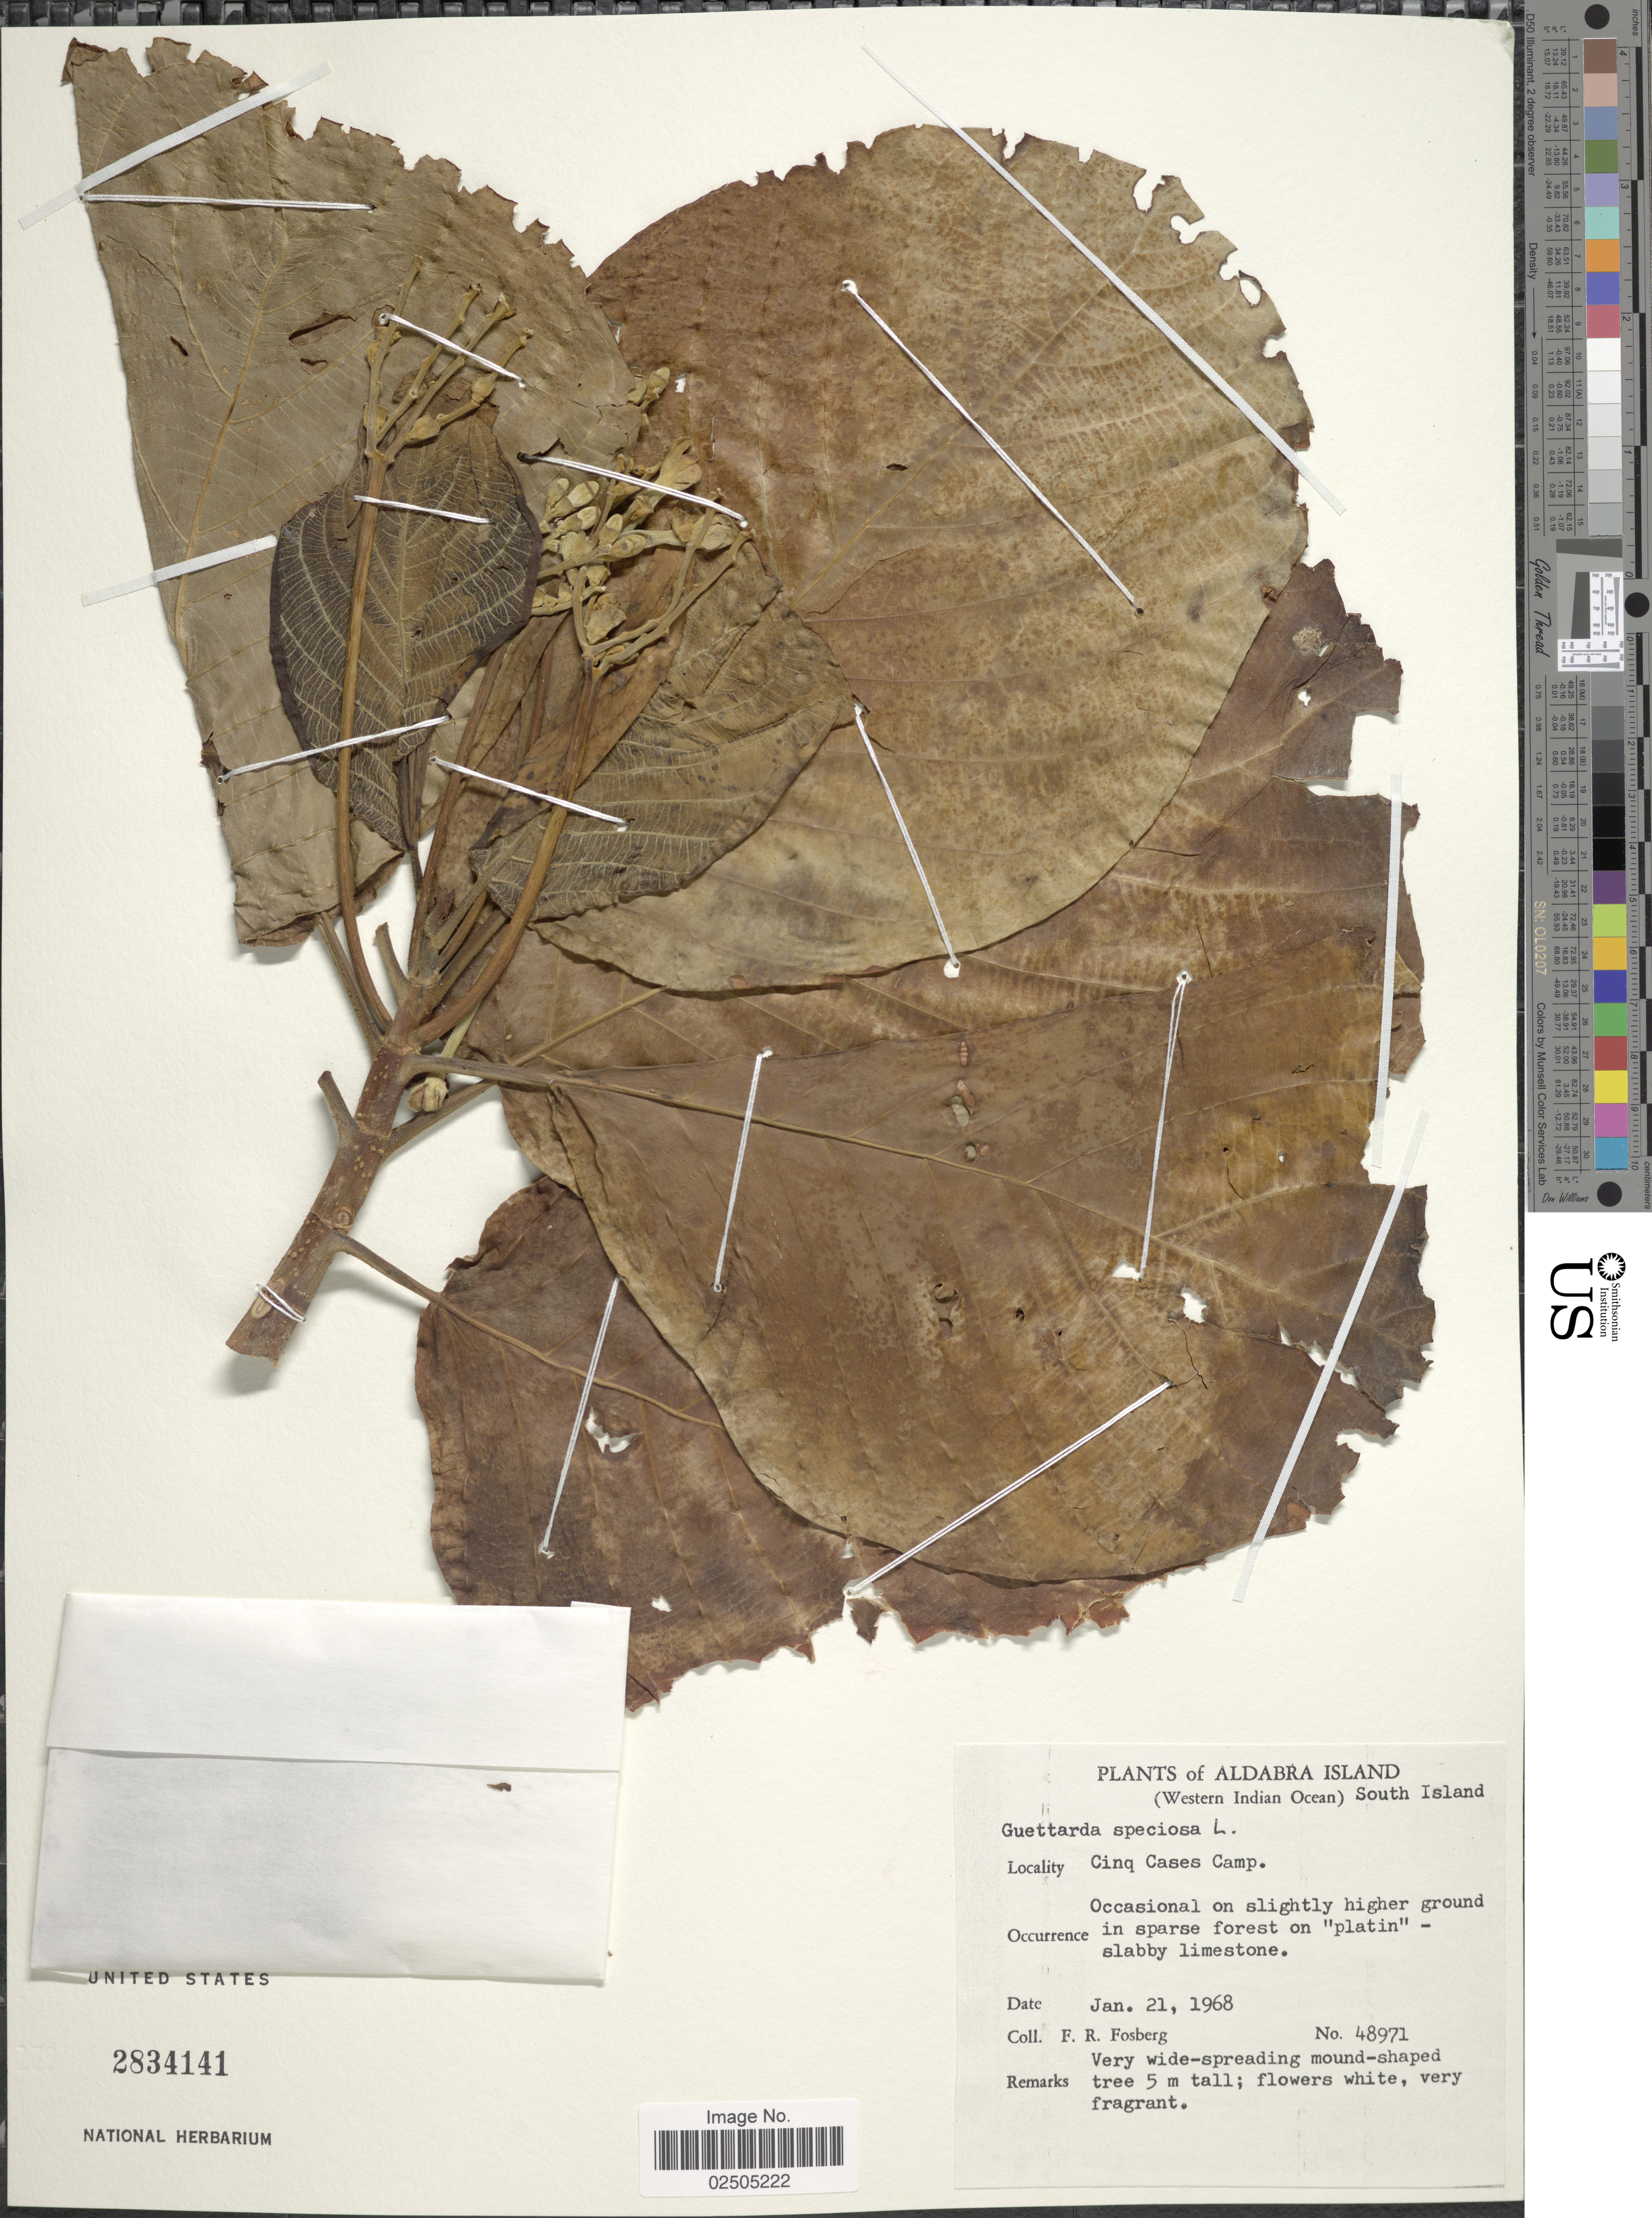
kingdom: Plantae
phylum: Tracheophyta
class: Magnoliopsida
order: Gentianales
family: Rubiaceae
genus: Guettarda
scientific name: Guettarda speciosa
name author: L.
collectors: F. R. Fosberg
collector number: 48971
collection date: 1968-01-21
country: Seychelles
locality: Aldabra Island (Western Indian Ocean) South Island, Cinq Cases Camp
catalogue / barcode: US 2834141